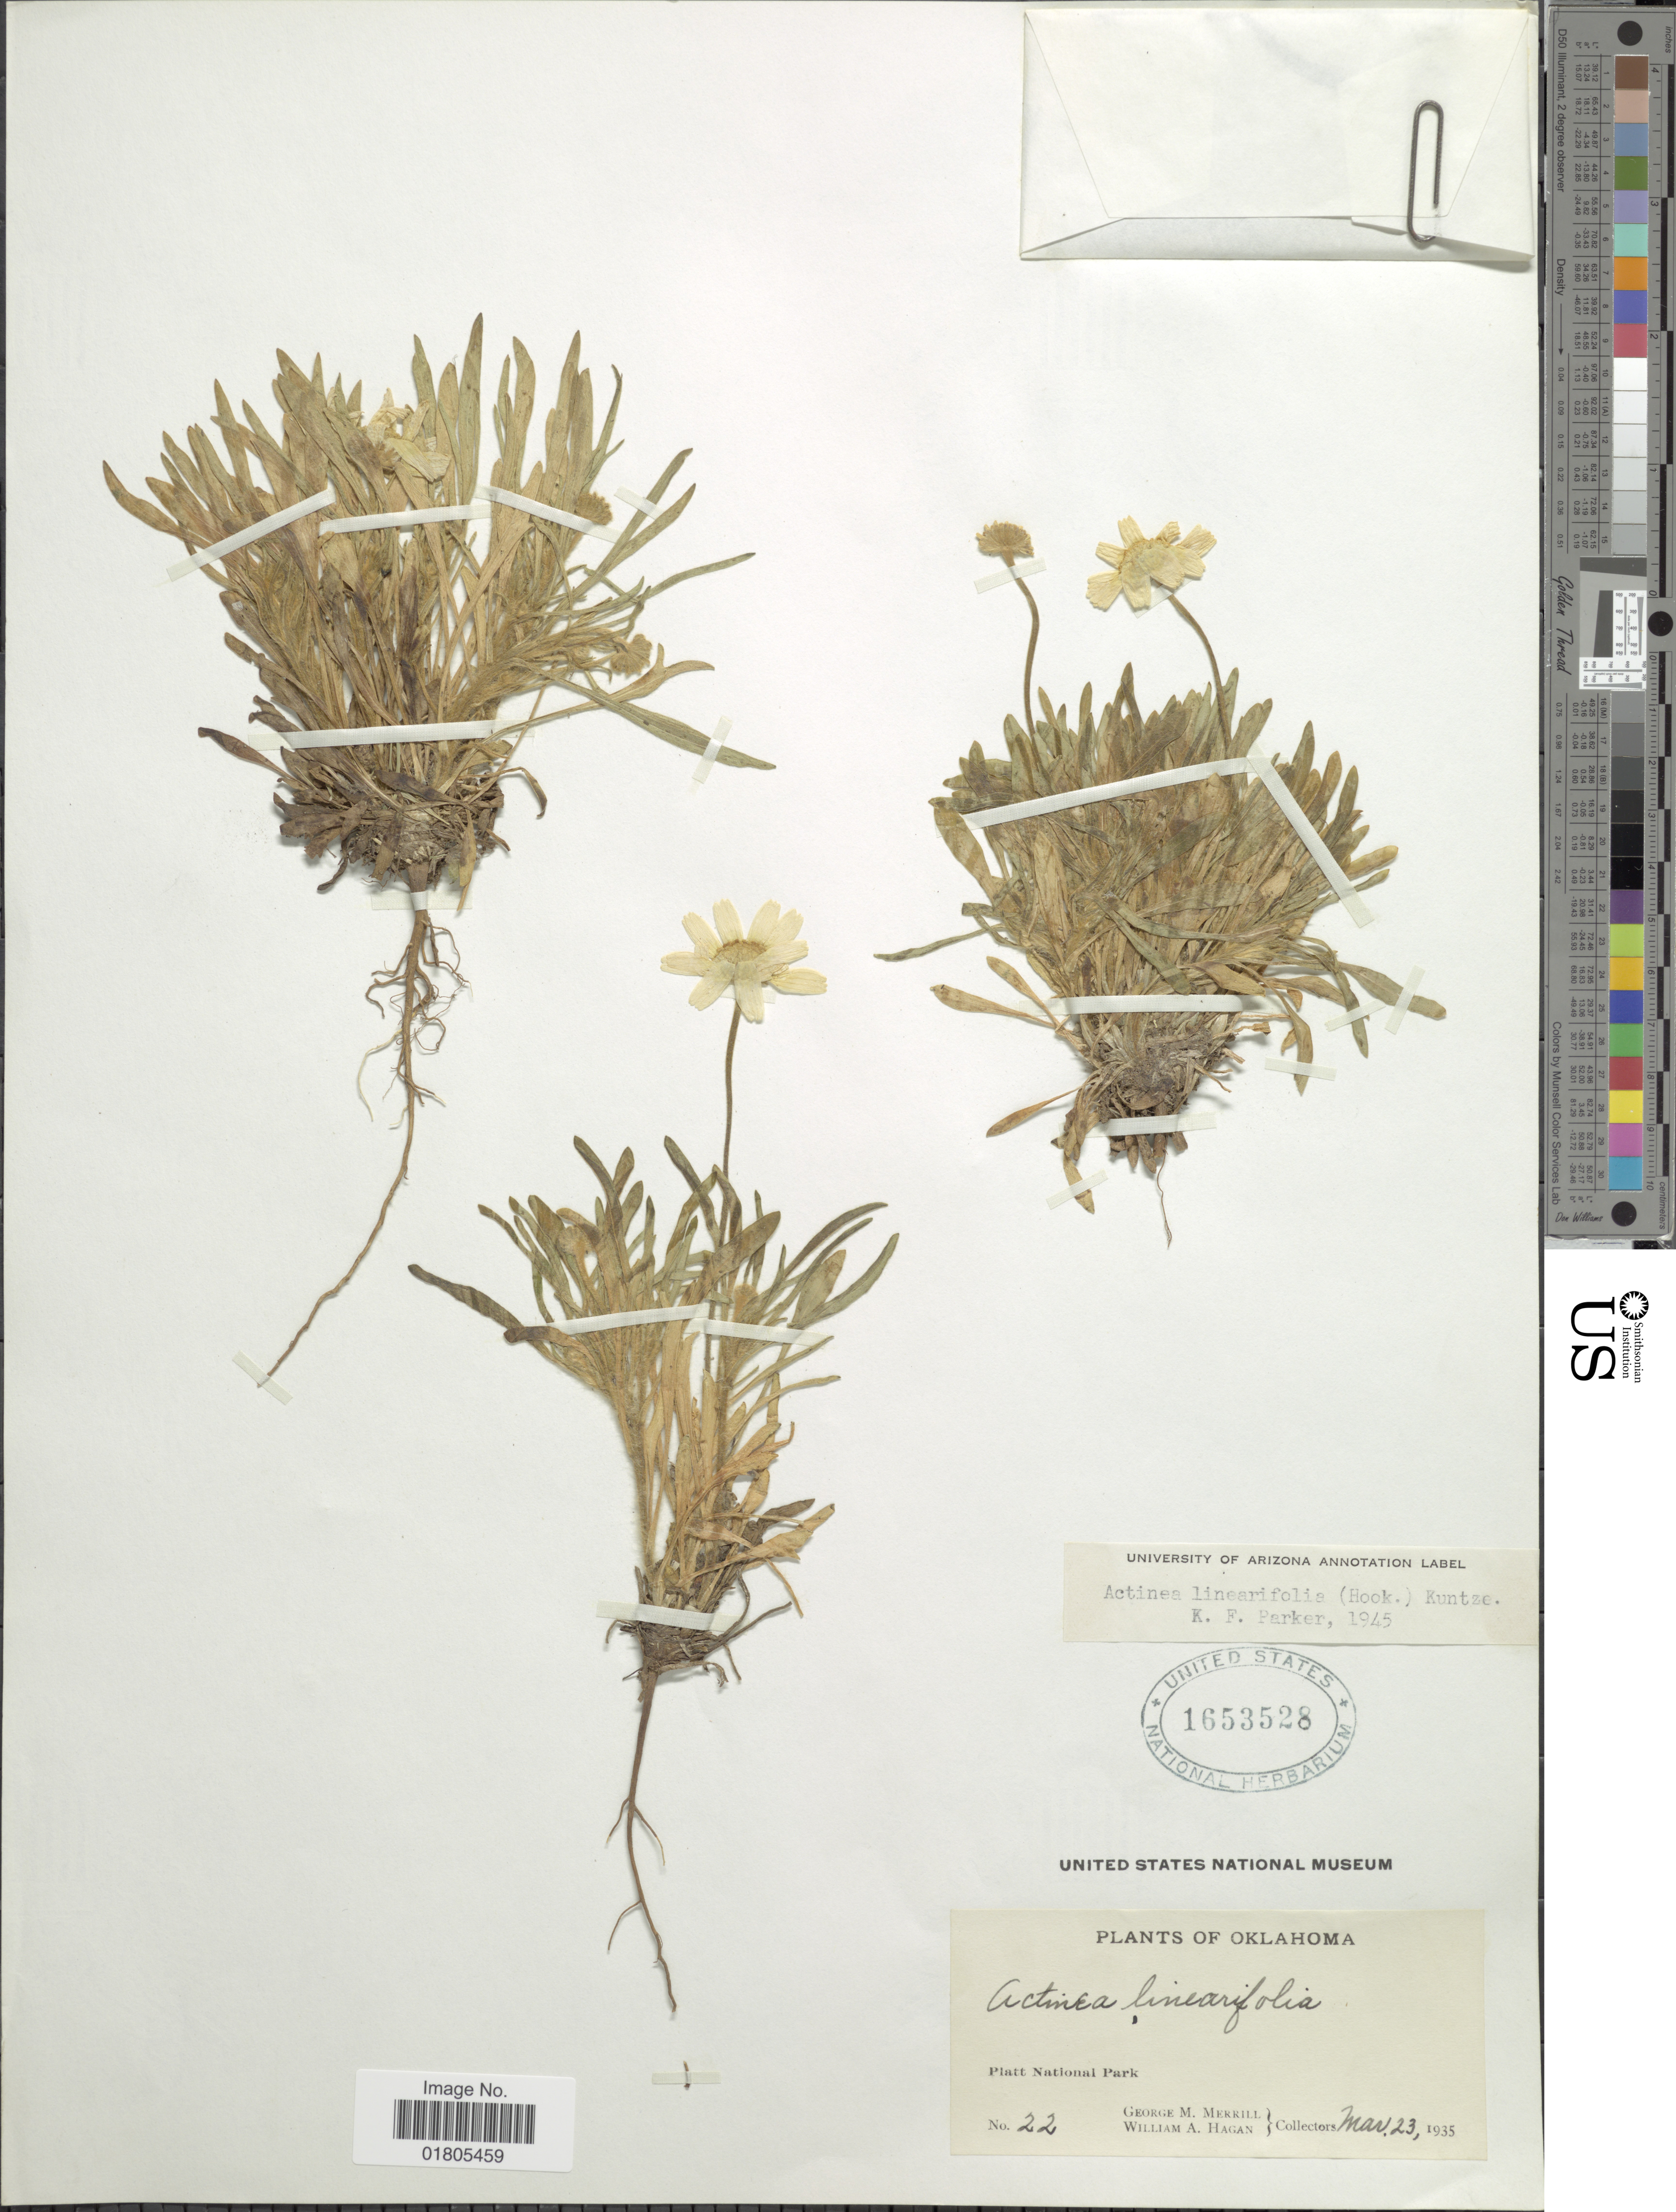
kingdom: Plantae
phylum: Tracheophyta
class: Magnoliopsida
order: Asterales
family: Asteraceae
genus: Actinea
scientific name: Actinea linearifolia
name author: (Hook.) Kuntze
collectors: G. M. Merrill & W. Hagan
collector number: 22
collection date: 1935-03-23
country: United States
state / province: Oklahoma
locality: Platt National Park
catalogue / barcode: US 1653528